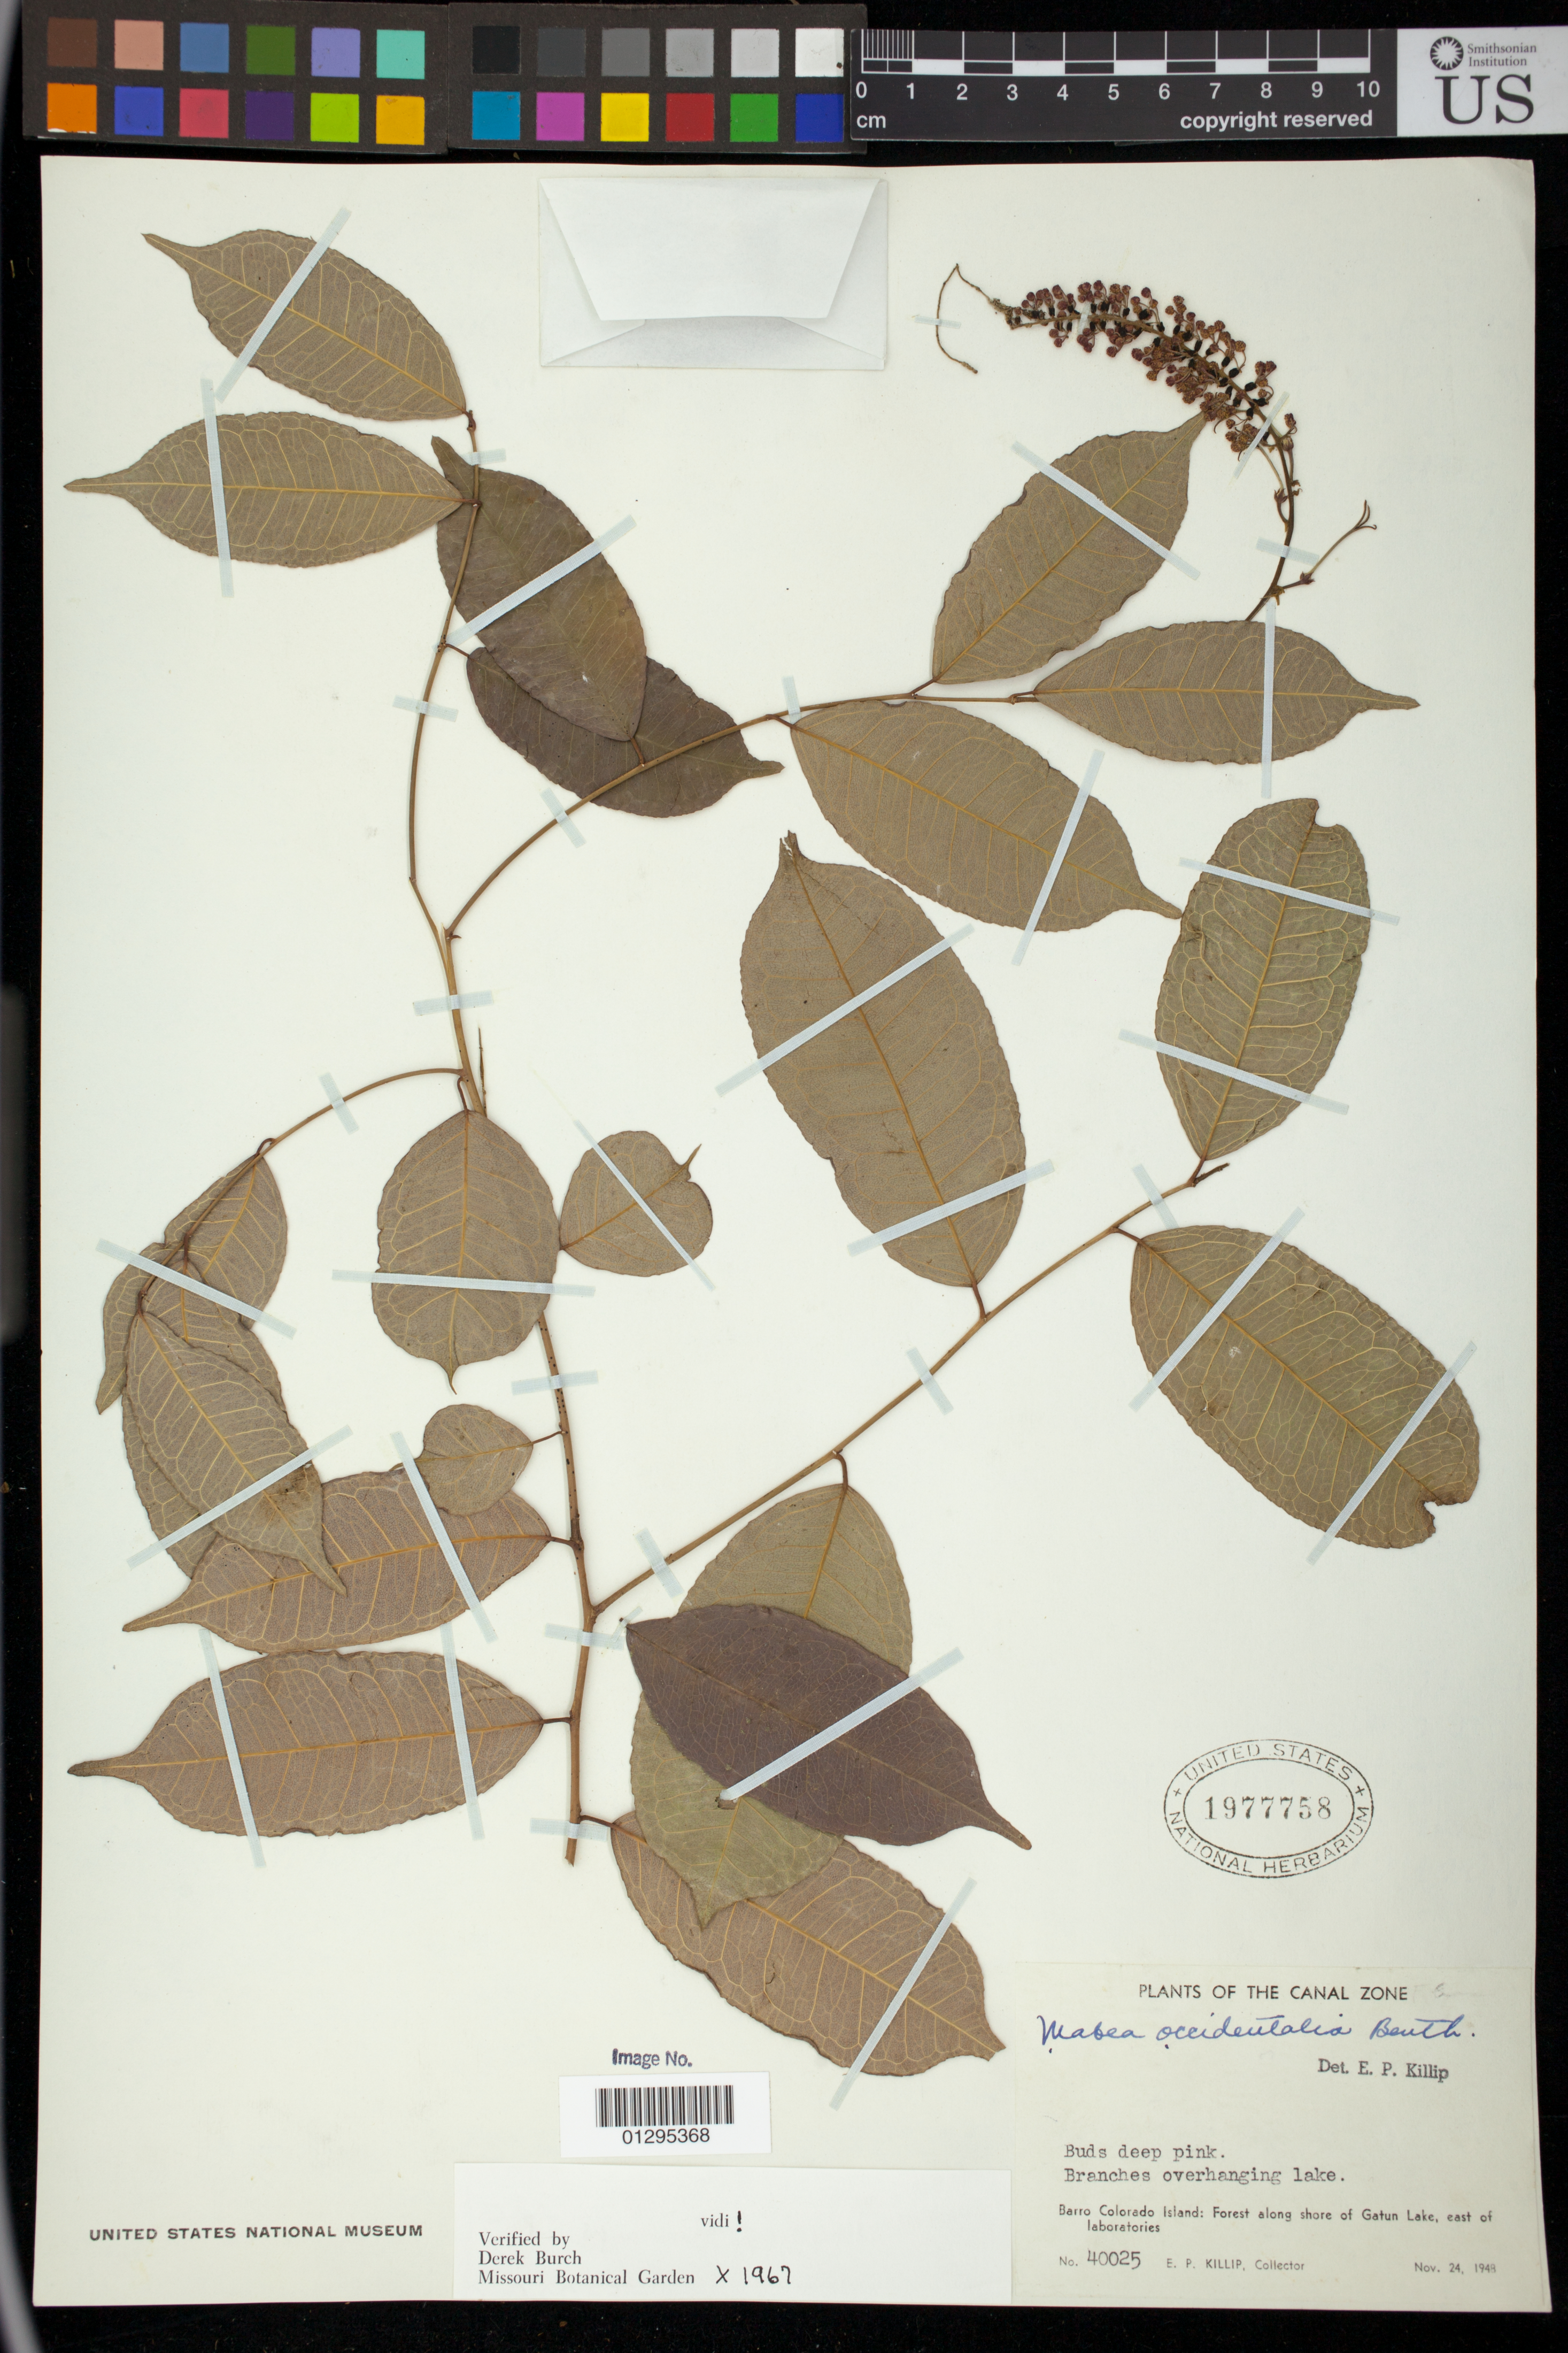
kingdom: Plantae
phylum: Tracheophyta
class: Magnoliopsida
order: Malpighiales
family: Euphorbiaceae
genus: Mabea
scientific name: Mabea occidentalis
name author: Benth.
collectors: E. P. Killip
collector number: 40025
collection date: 1948-11-24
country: Panama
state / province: Panamá Oeste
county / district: Canal Zone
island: Barro Colorado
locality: Barro Colorado Island: Forest along shore of Gatun Lake, east of laboratories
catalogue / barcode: US 1977758